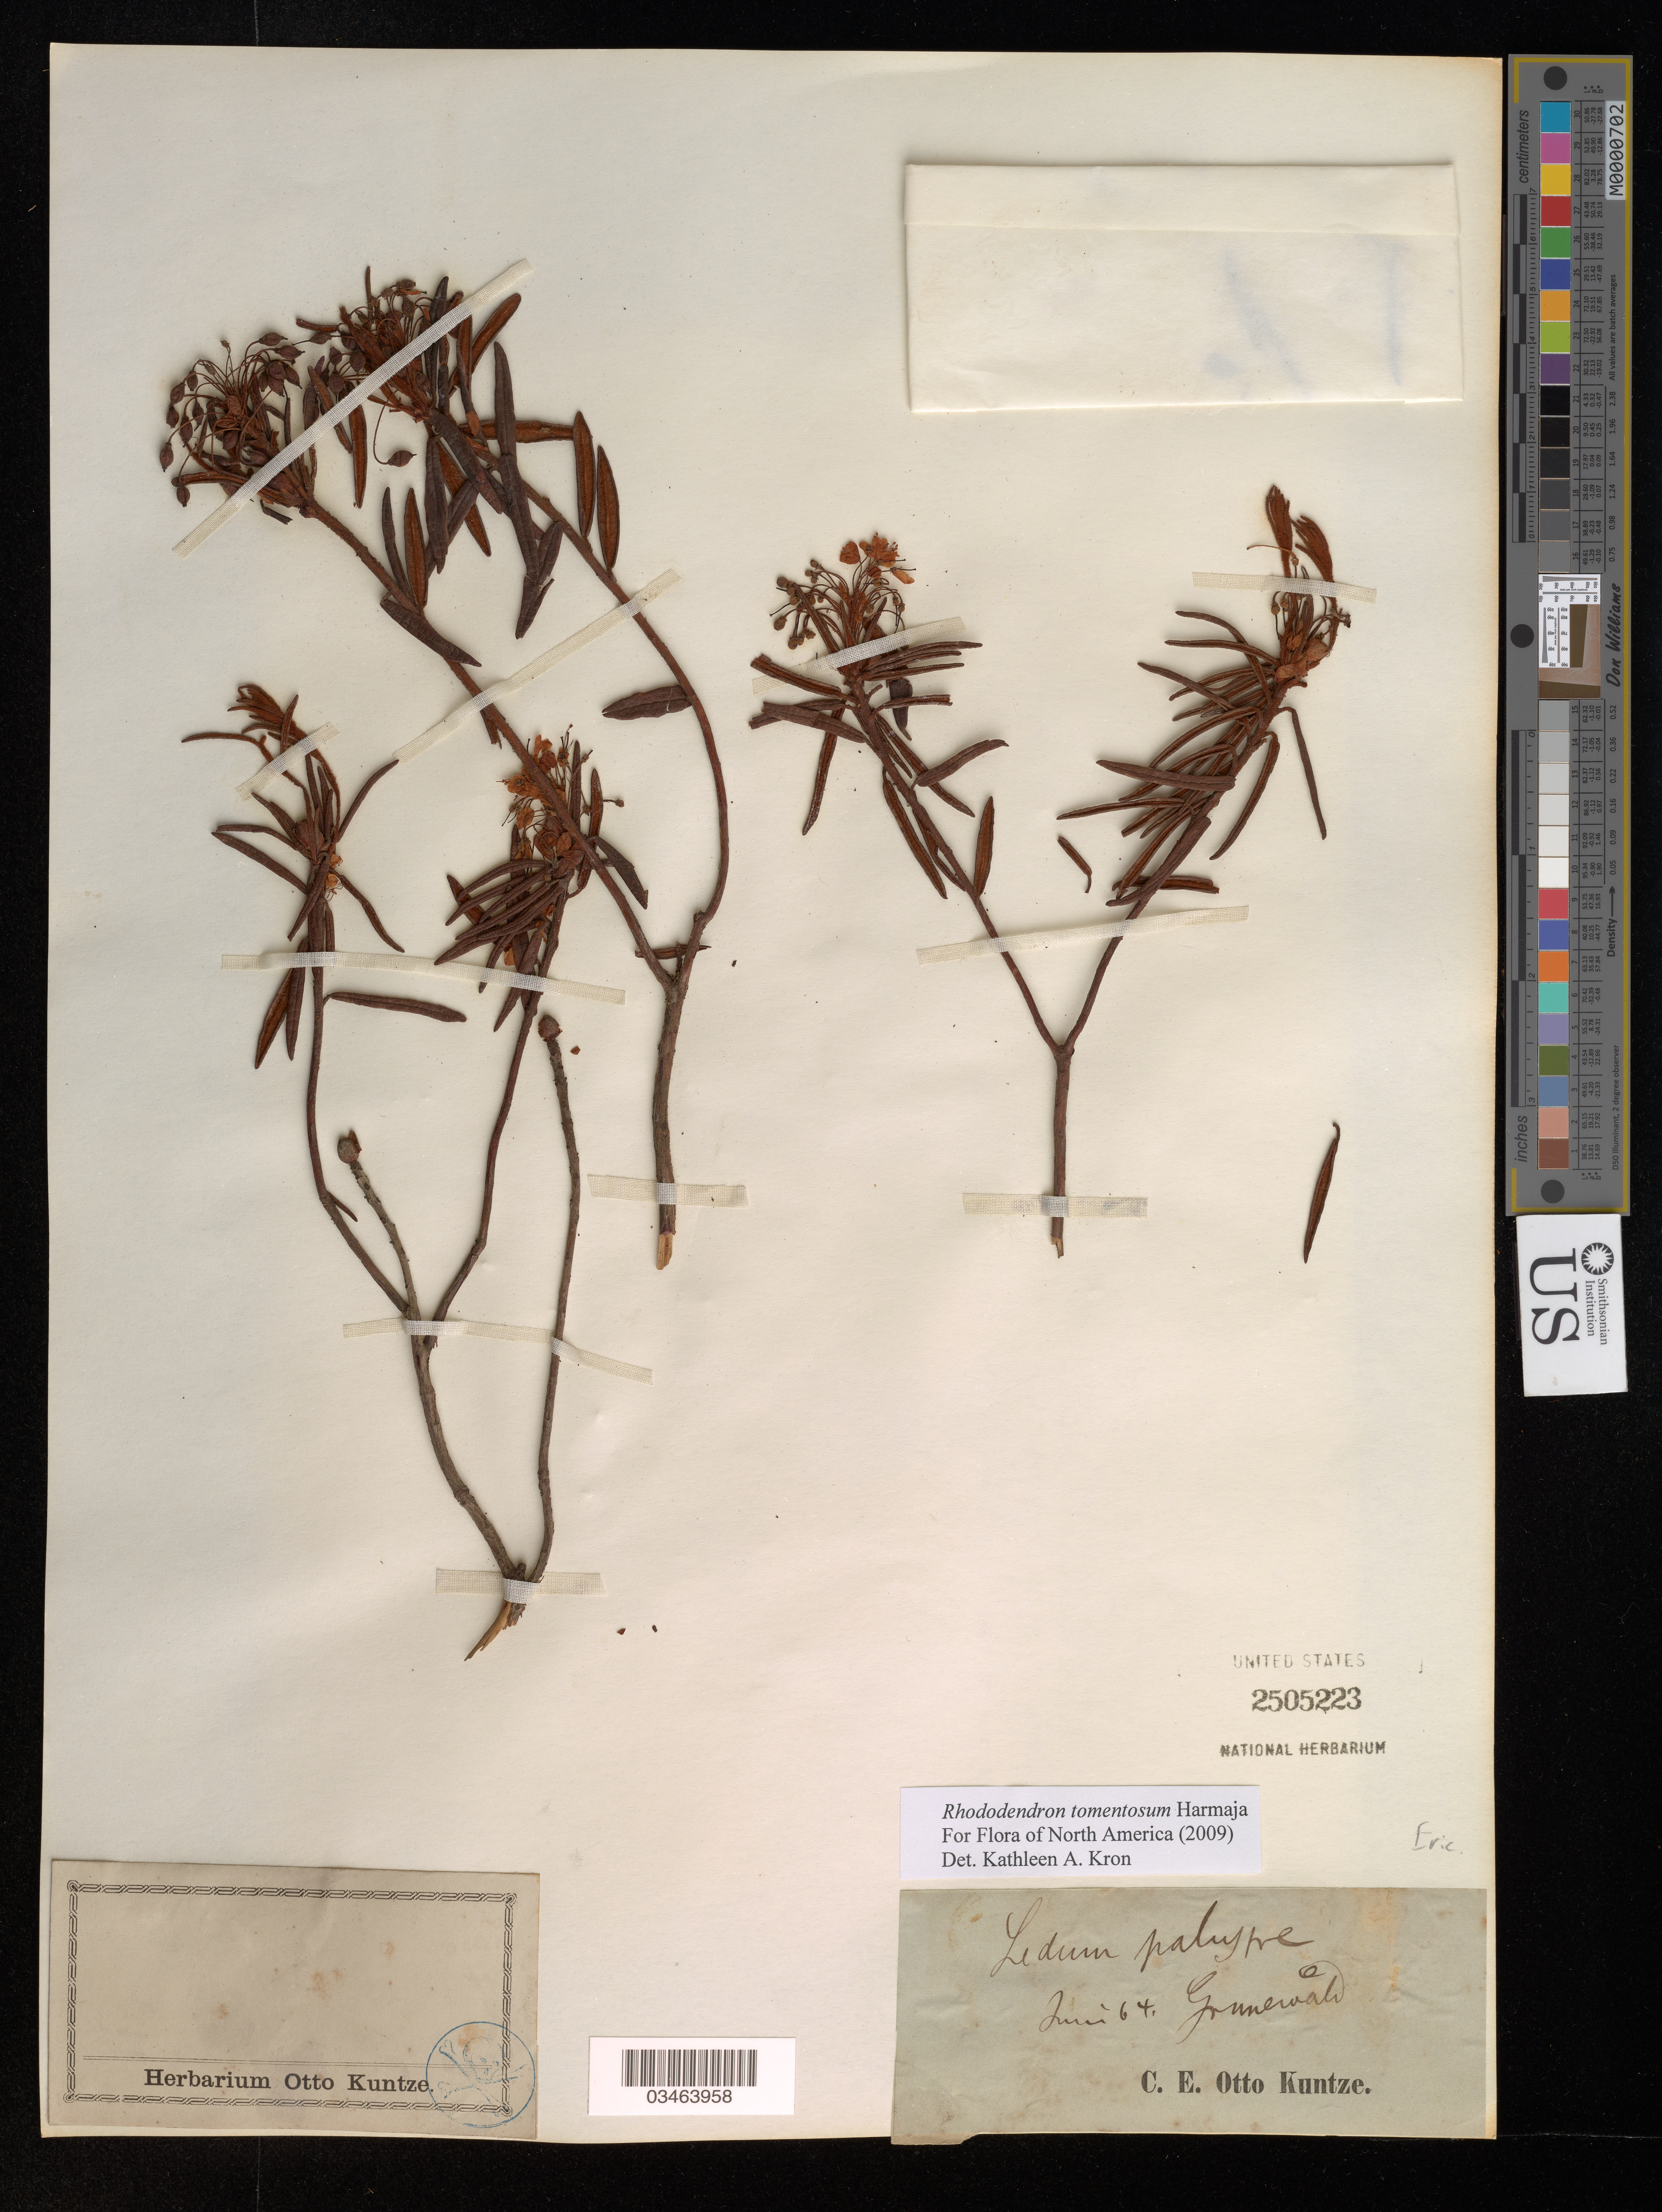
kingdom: Plantae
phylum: Tracheophyta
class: Magnoliopsida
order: Ericales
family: Ericaceae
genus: Rhododendron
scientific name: Rhododendron tomentosum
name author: Harmaja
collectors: C.E.O. Kuntze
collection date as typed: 6 64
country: Germany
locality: Grunewald.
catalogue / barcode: US 2505223